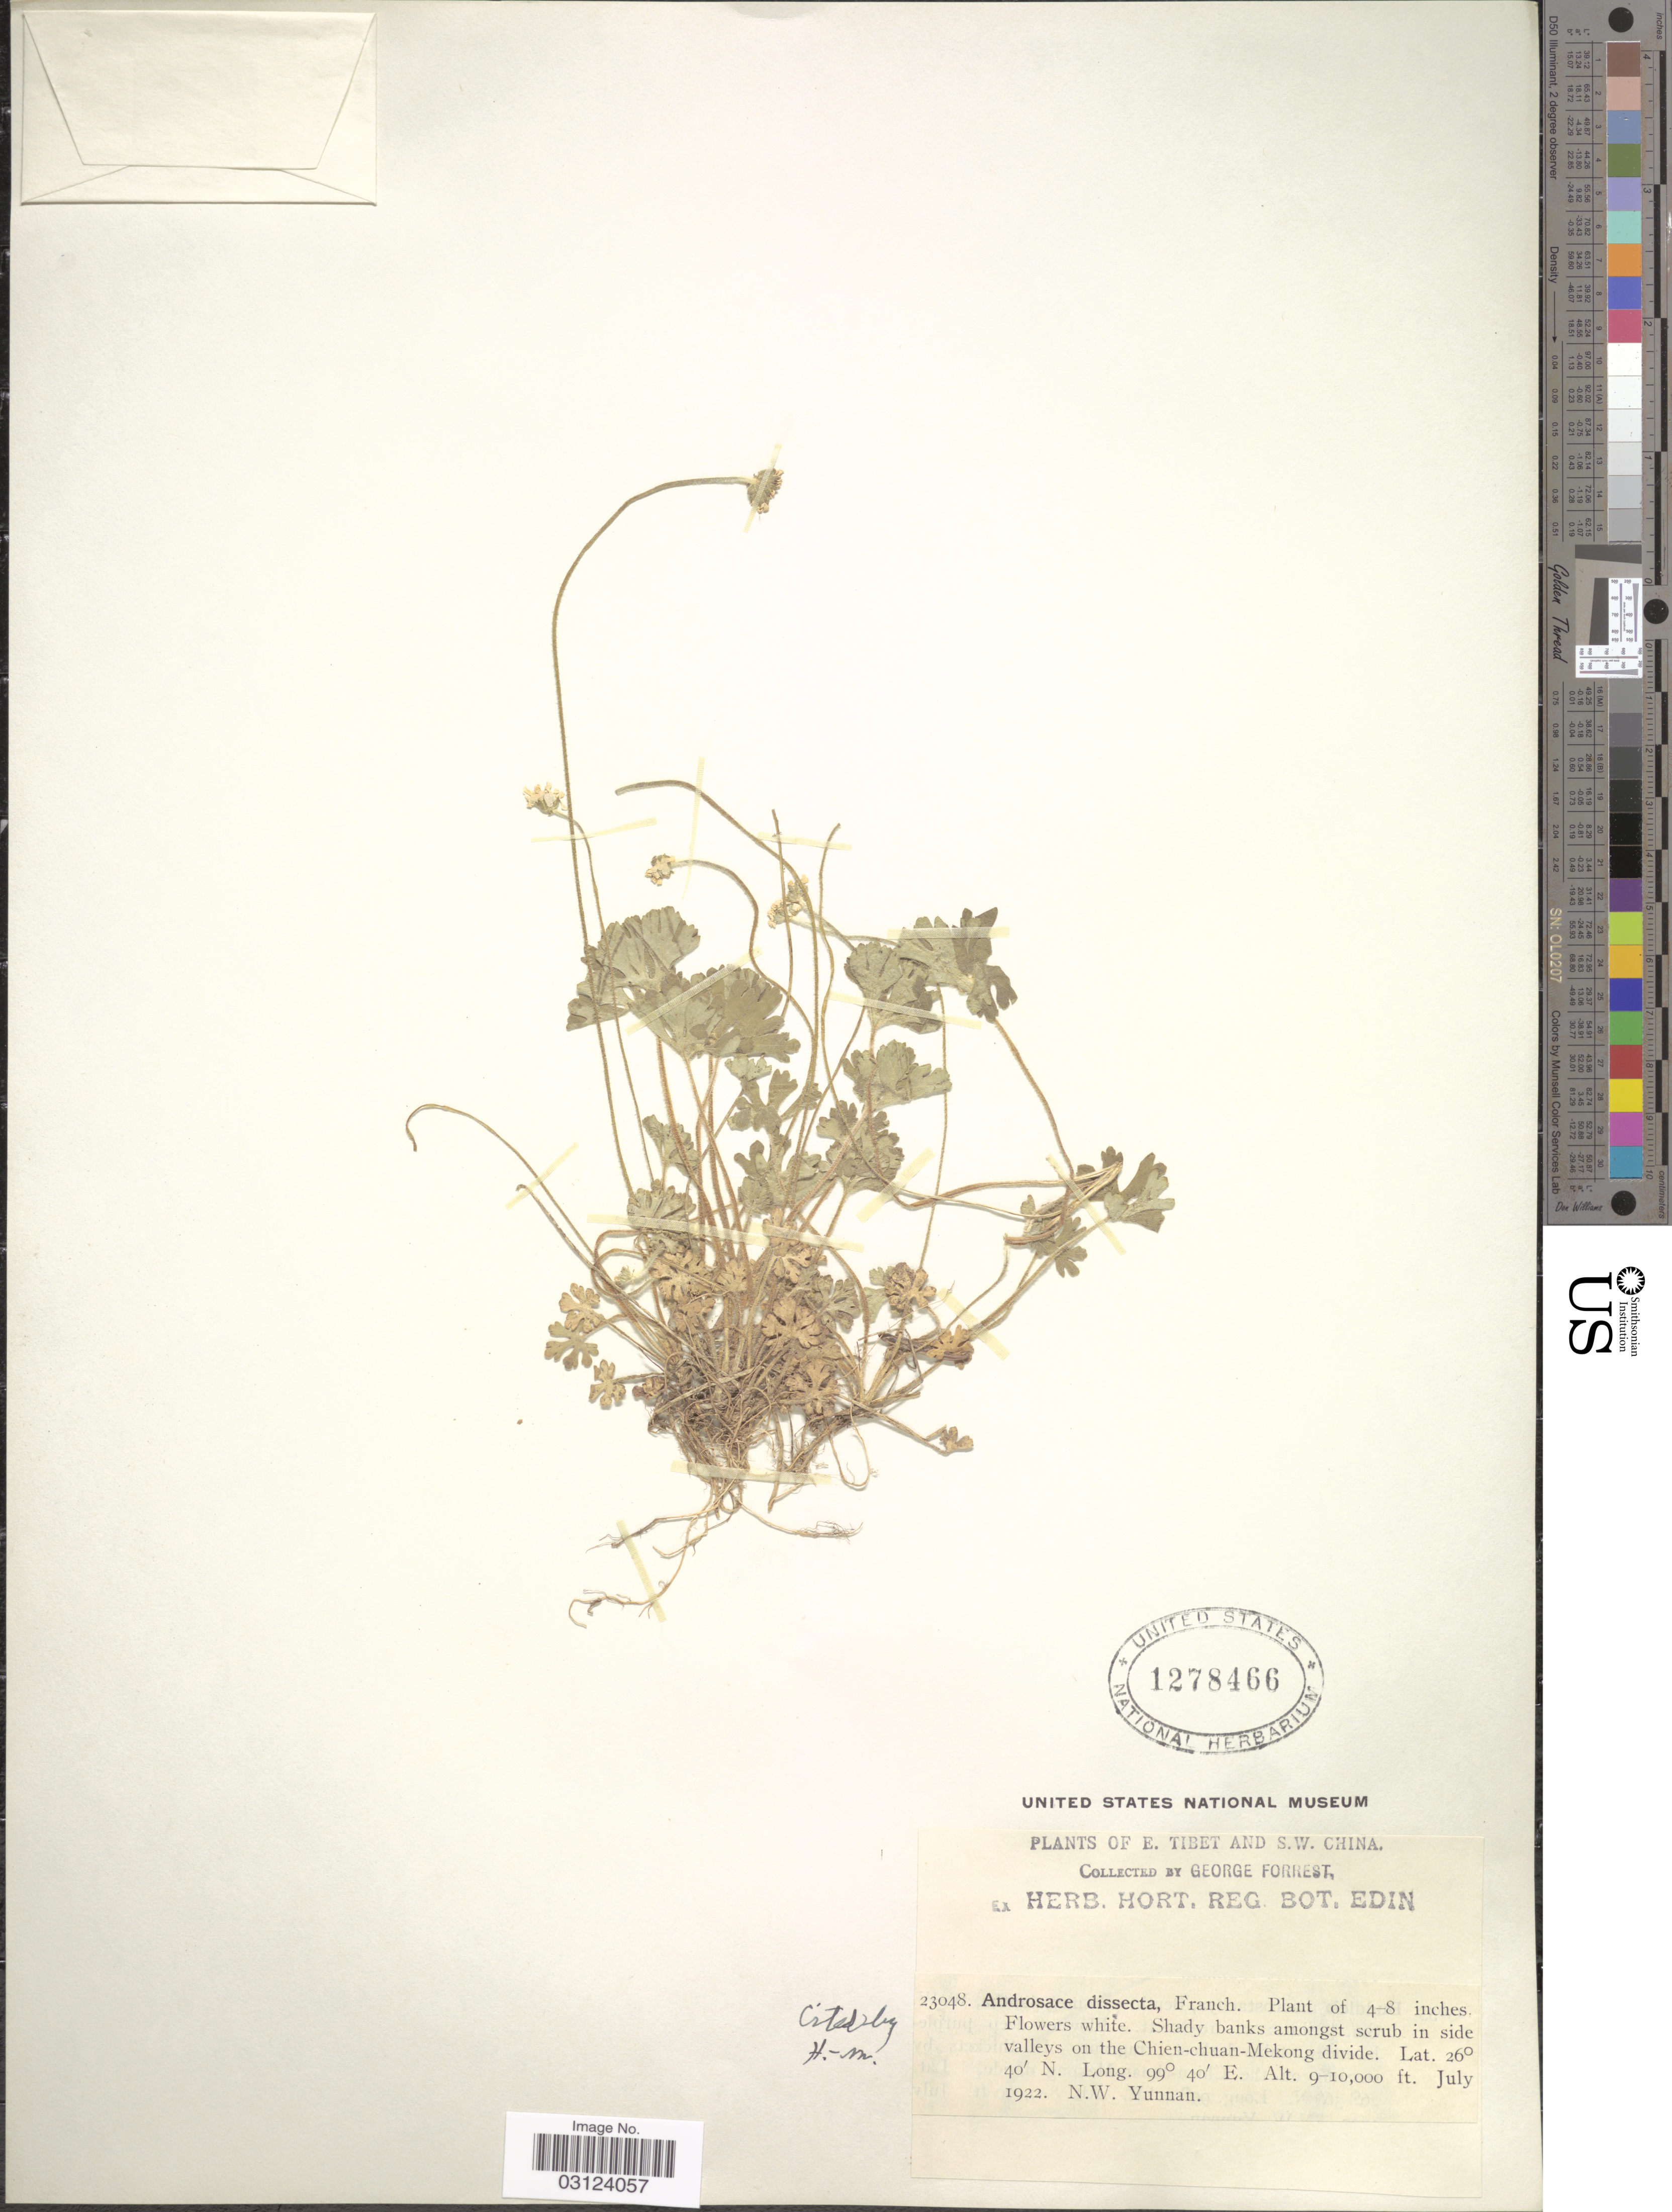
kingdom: Plantae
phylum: Tracheophyta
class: Magnoliopsida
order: Ericales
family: Primulaceae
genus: Androsace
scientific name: Androsace dissecta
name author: (Franch.) Franch.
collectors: G. Forrest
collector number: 23048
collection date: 1922-07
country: China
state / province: Yunnan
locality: S.W. China, Shady banks amongst scrub in side valleys on the Chien-chuan-Mekong divide, N.W. Yunnan.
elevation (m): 2743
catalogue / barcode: US 1278466